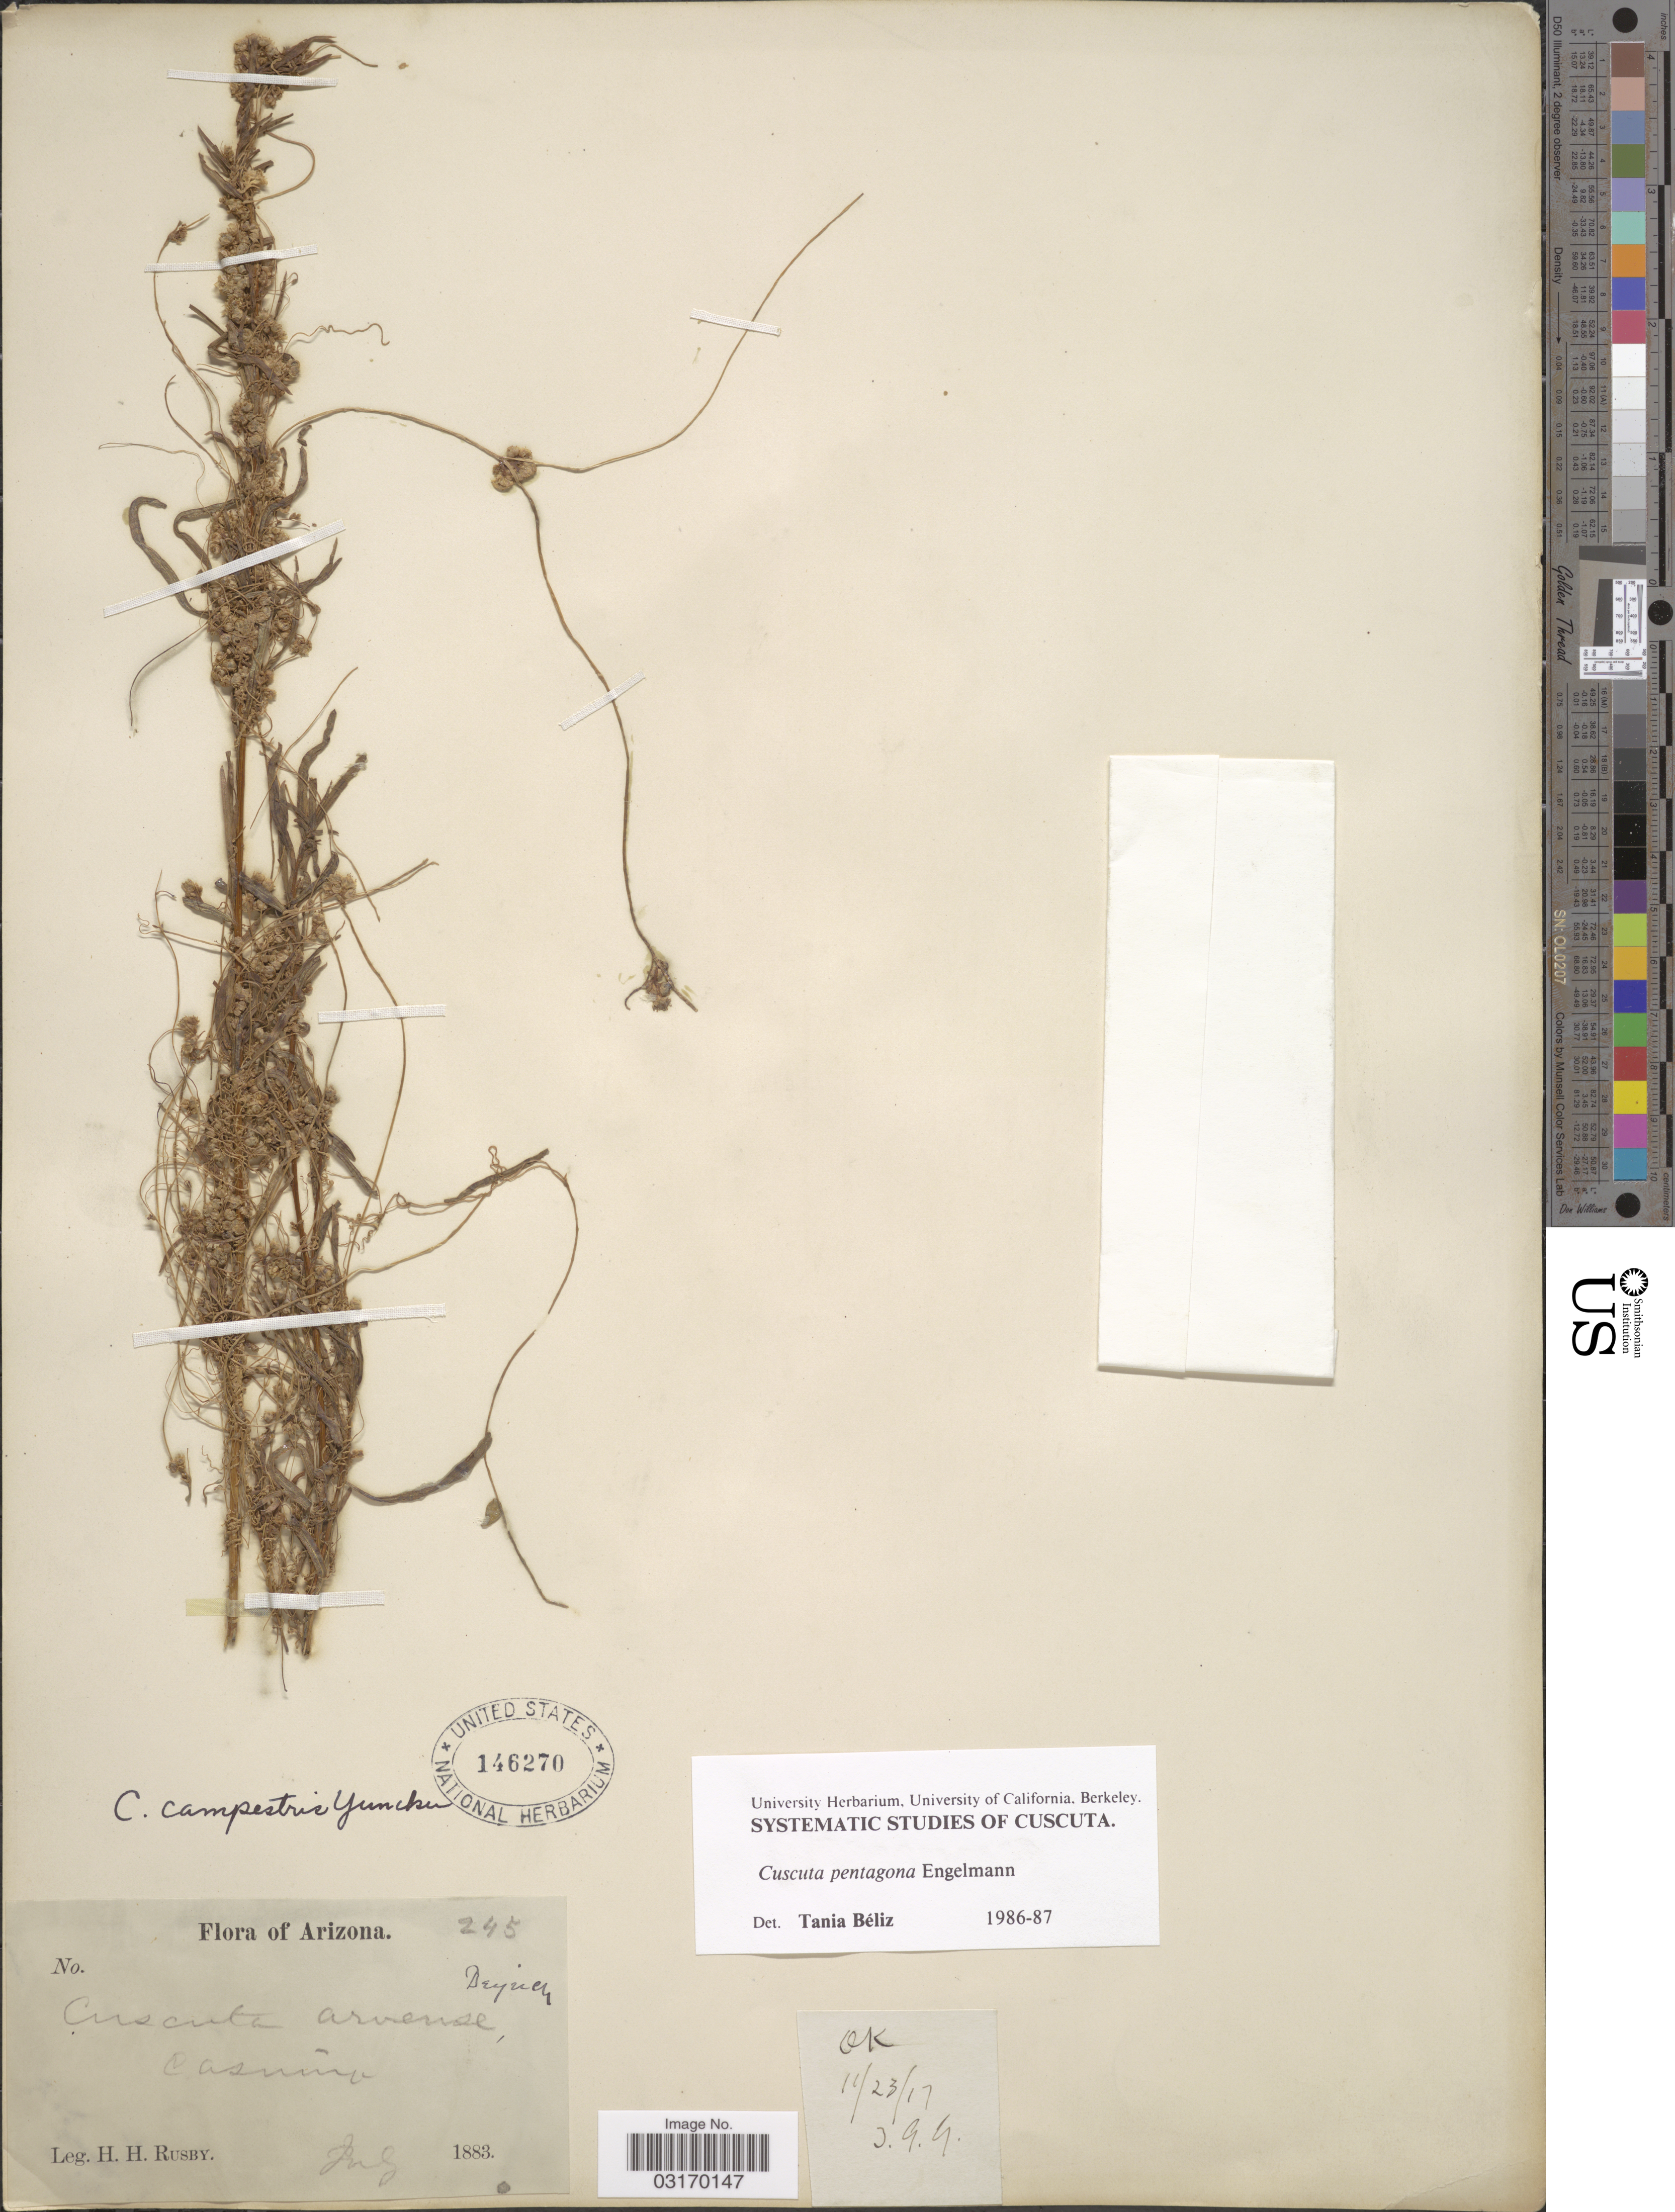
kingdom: Plantae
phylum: Tracheophyta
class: Magnoliopsida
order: Solanales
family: Convolvulaceae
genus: Cuscuta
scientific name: Cuscuta pentagona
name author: Engelm.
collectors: H. H. Rusby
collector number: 245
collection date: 1883-07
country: United States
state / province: Arizona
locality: Casnino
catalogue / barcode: US 146270